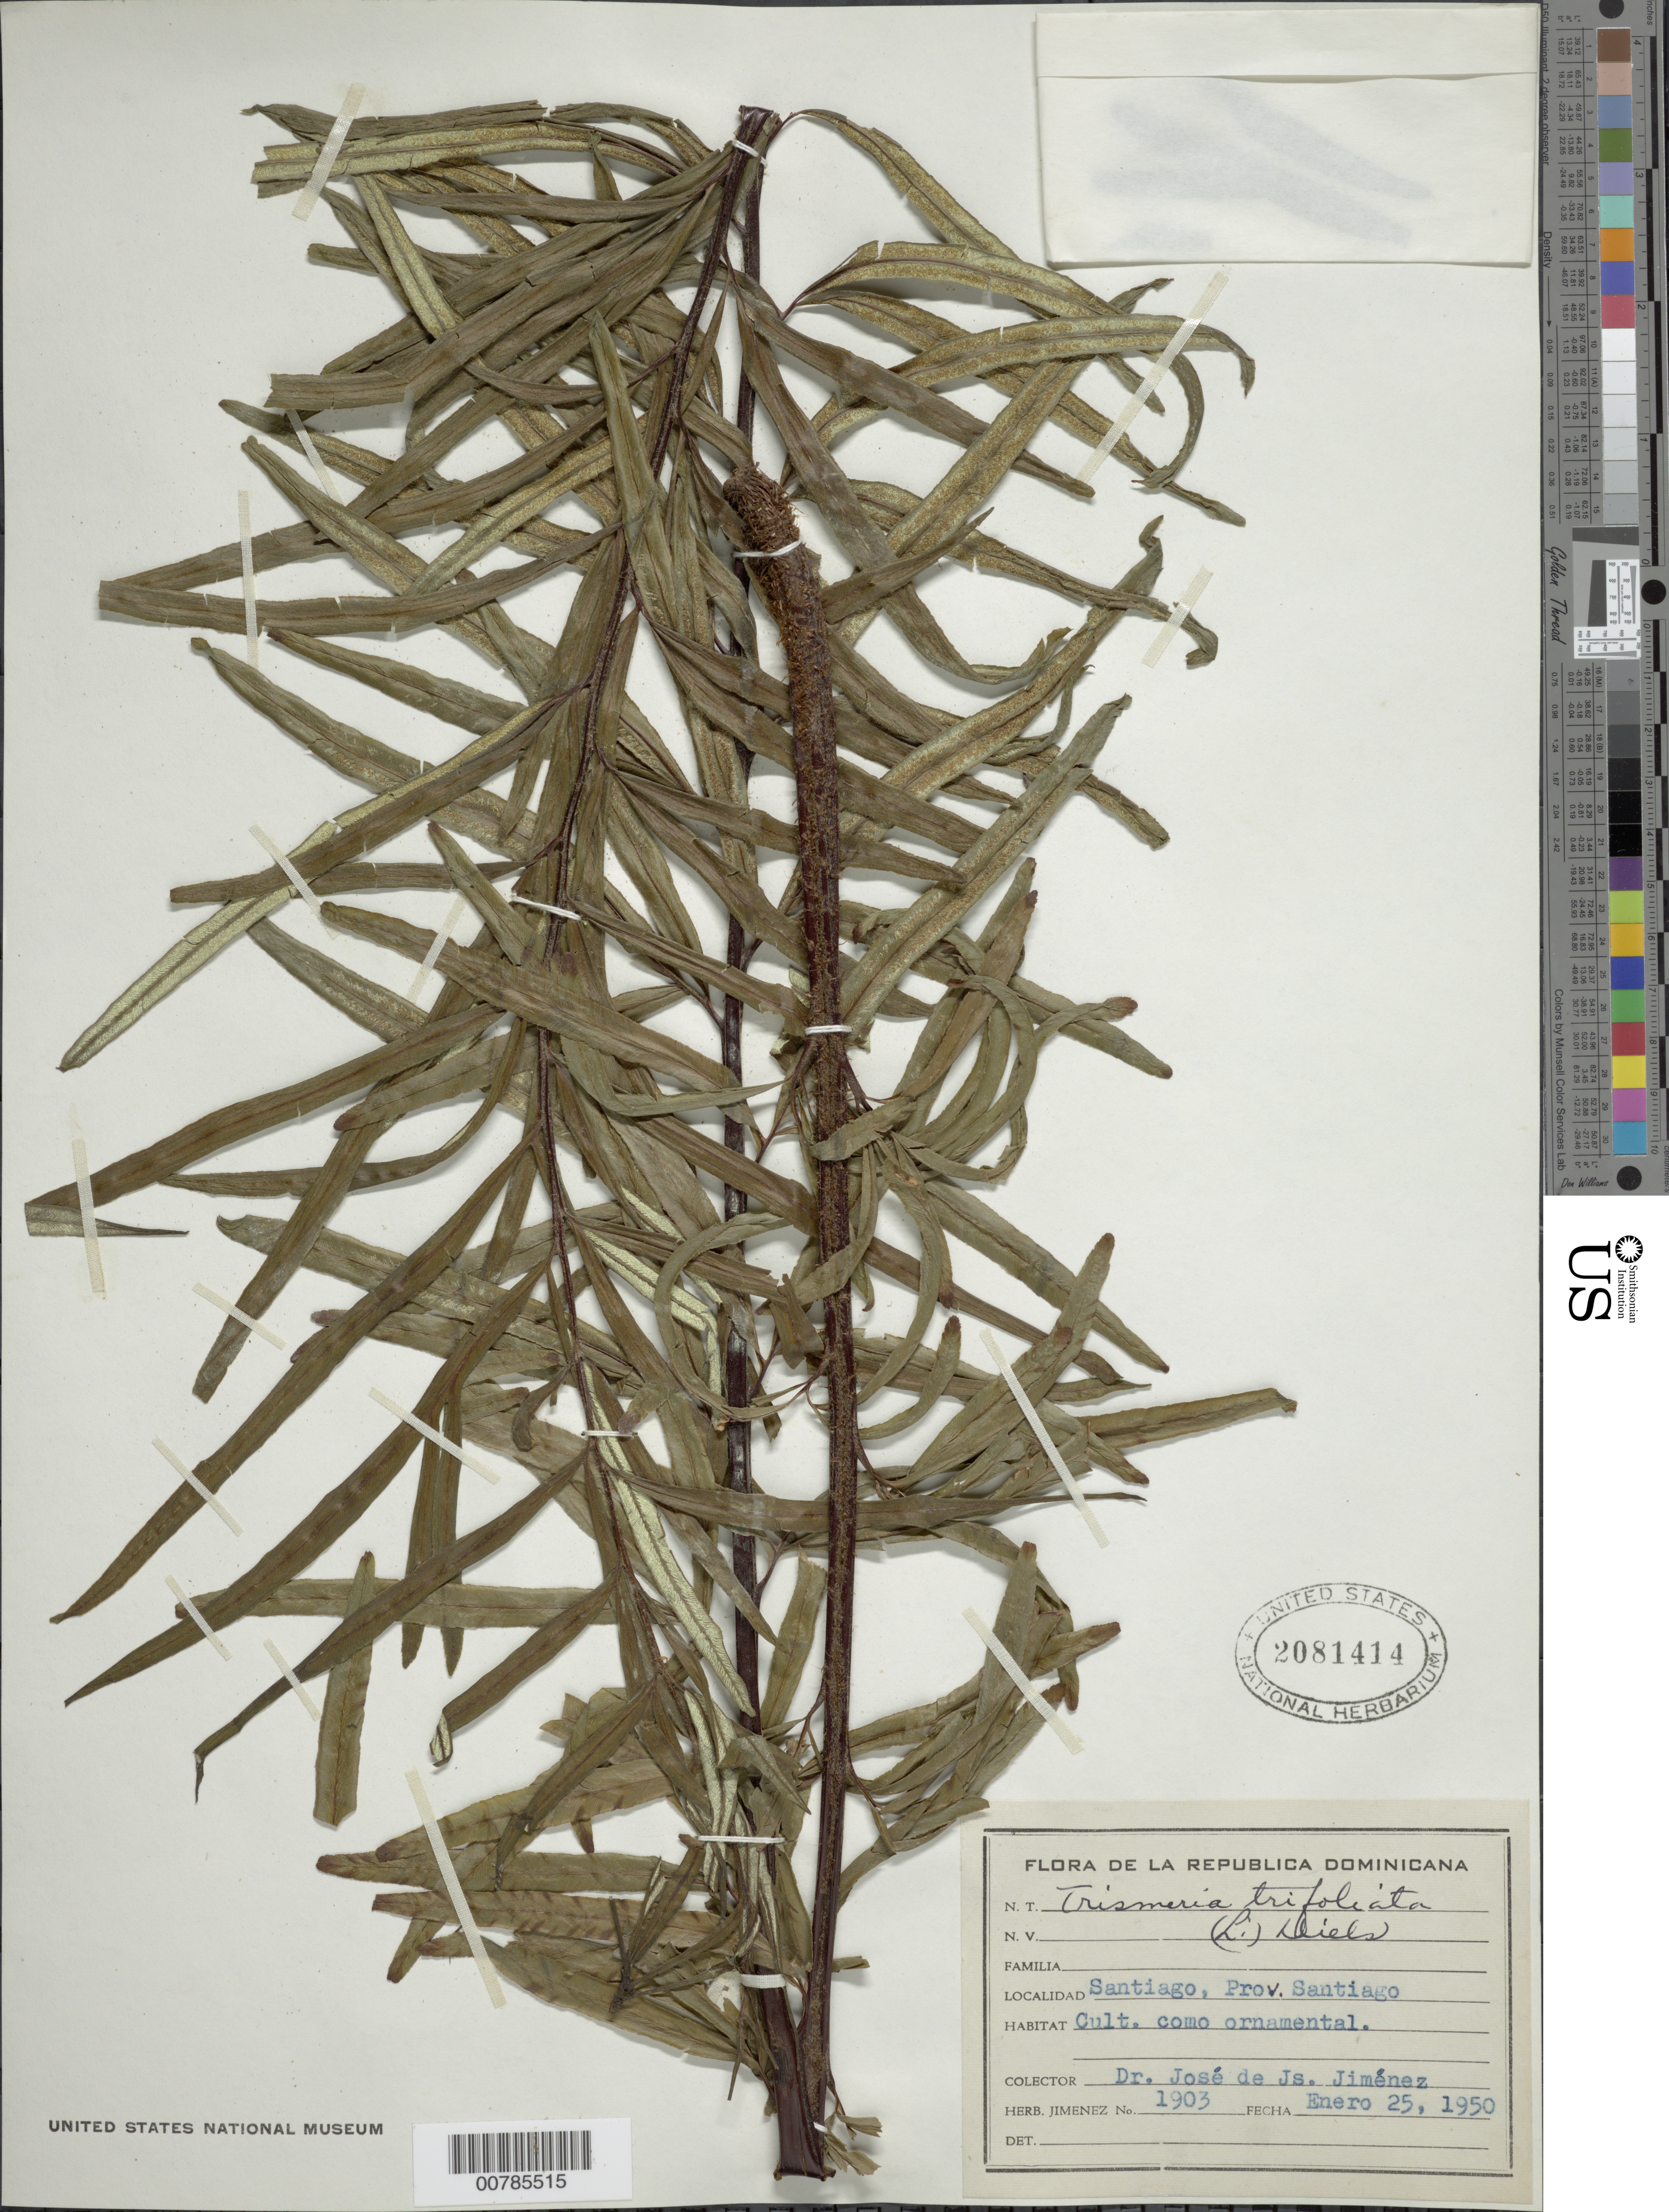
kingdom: Plantae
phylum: Tracheophyta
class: Polypodiopsida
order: Polypodiales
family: Pteridaceae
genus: Pityrogramma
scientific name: Pityrogramma trifoliata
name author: (L.) R.M. Tryon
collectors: J. J. Jiménez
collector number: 1903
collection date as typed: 25 Jan 1950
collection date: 1950-01-25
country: Dominican Republic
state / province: Santiago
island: Hispaniola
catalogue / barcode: US 2081414